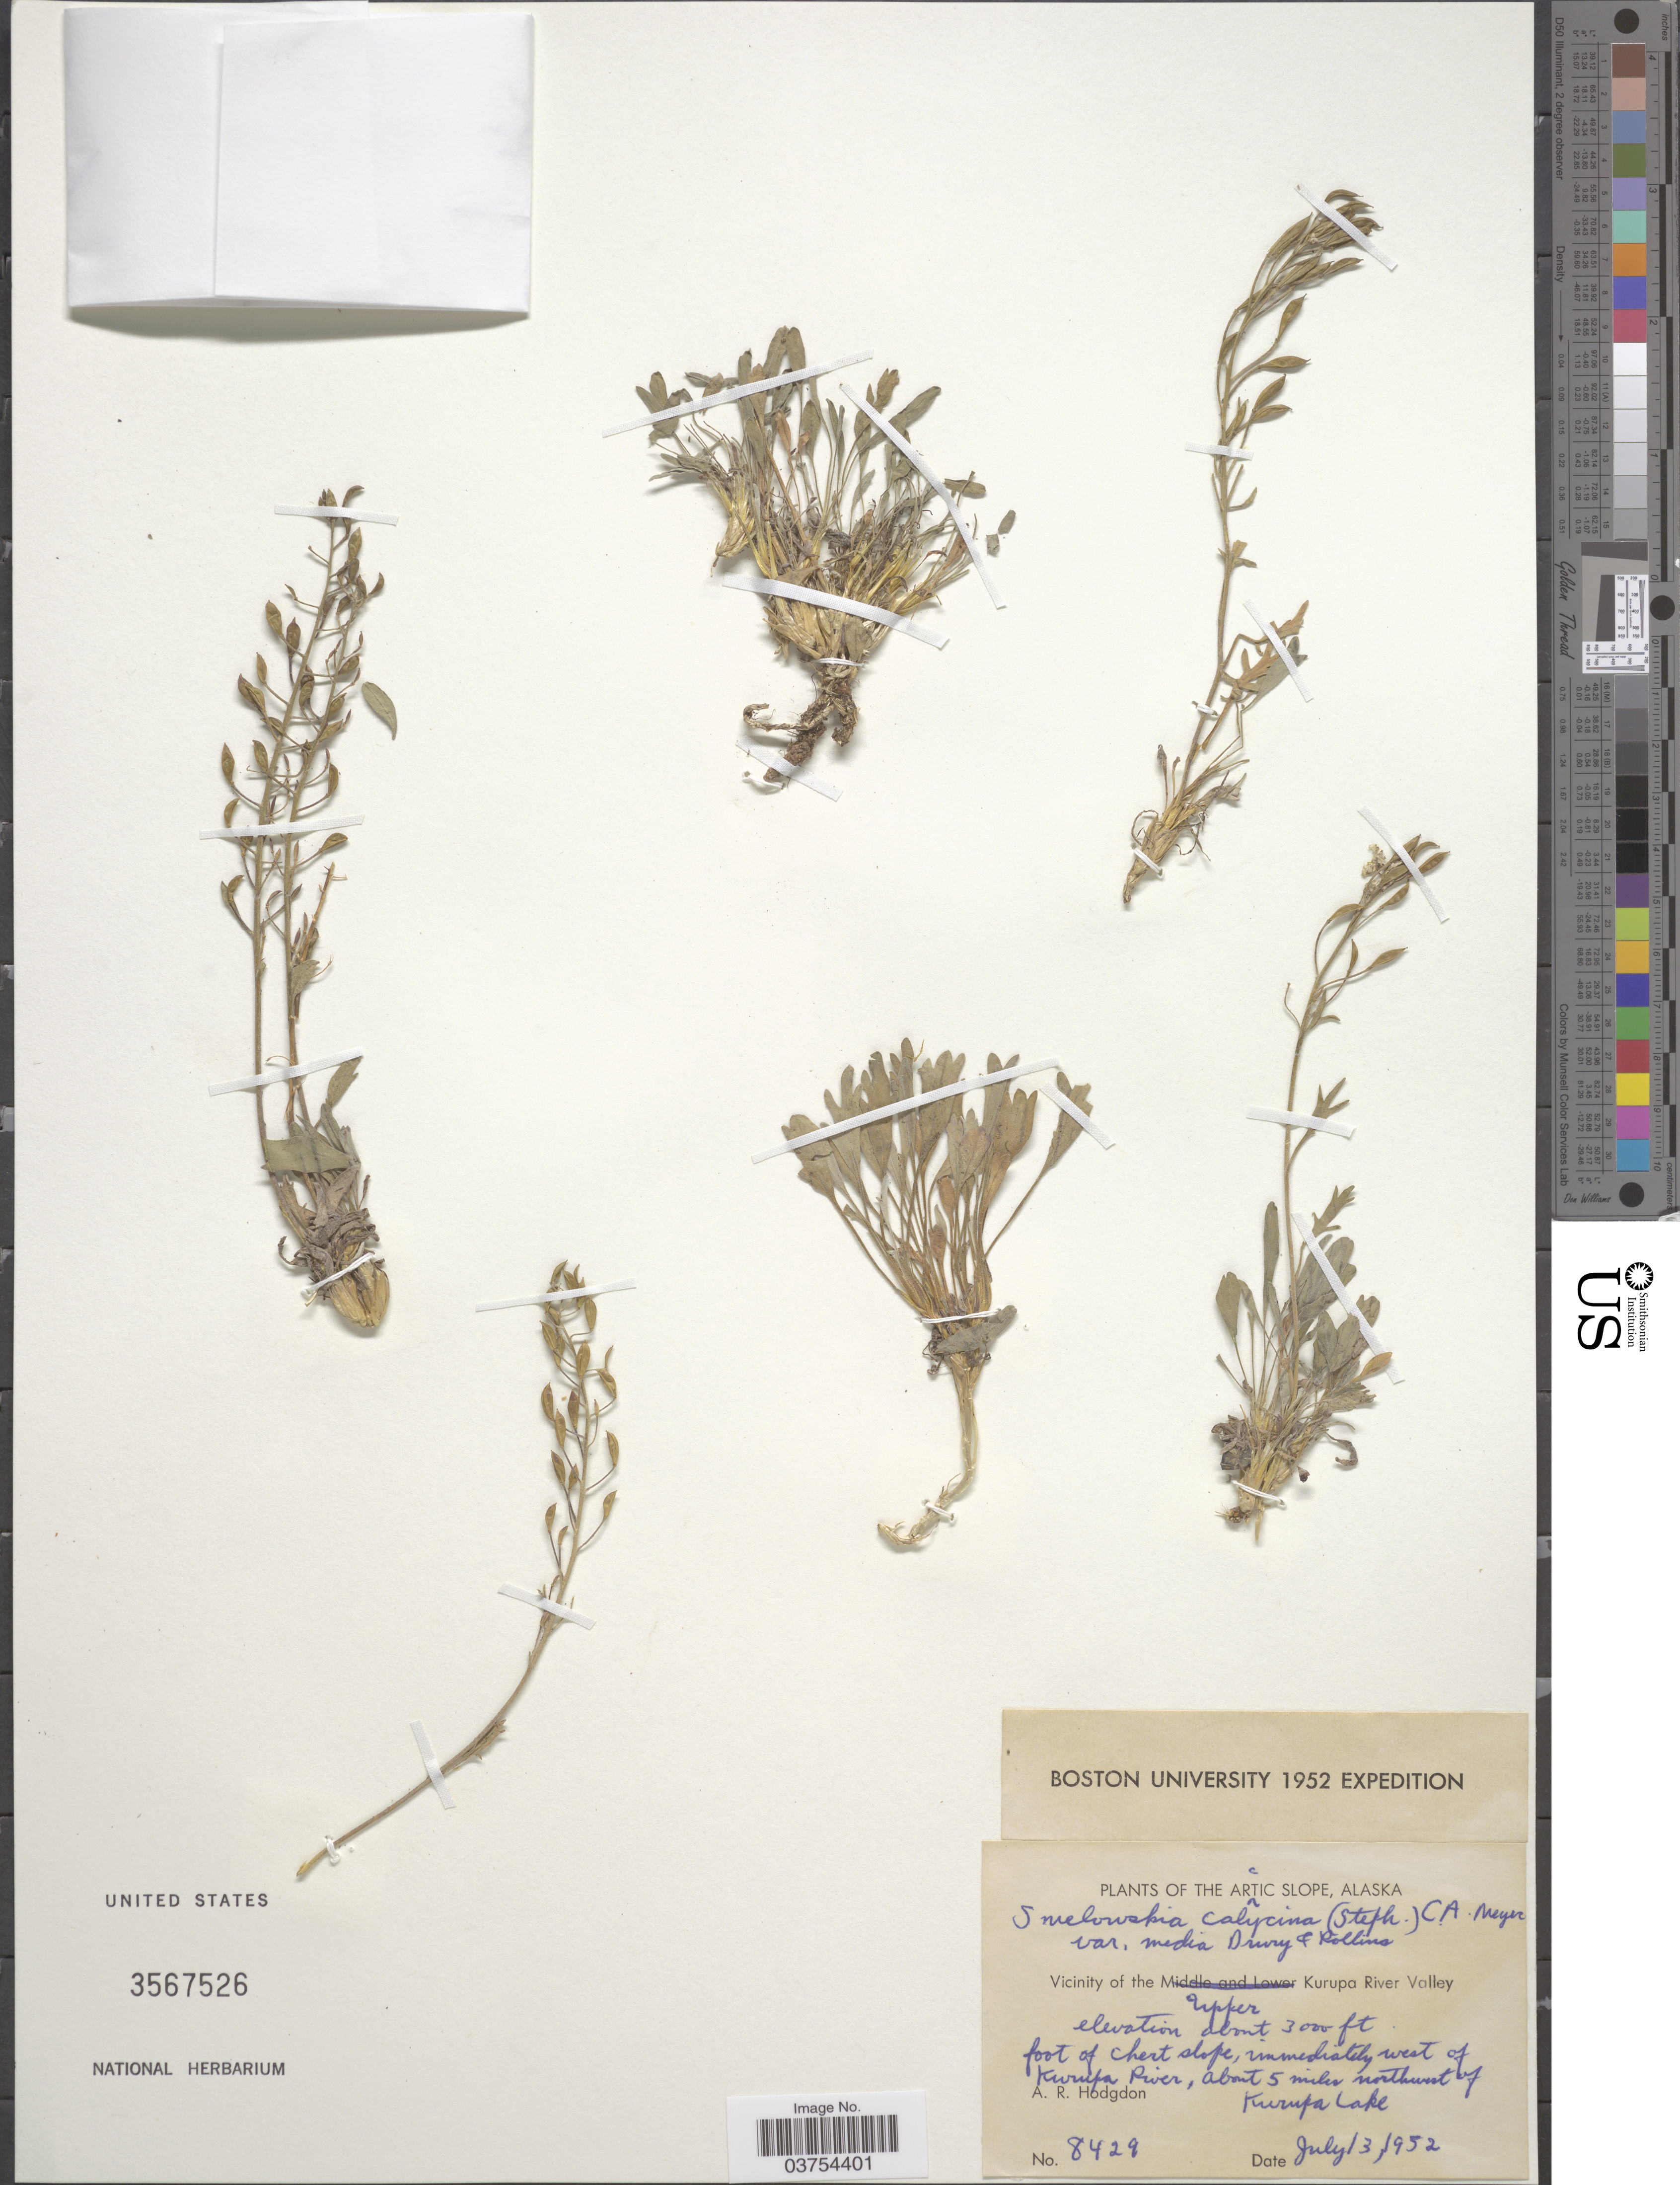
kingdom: Plantae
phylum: Tracheophyta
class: Magnoliopsida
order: Brassicales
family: Brassicaceae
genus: Smelowskia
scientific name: Smelowskia calycina var. americana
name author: (Regel & Herder) W.H.Drury & Rollins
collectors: A. R. Hodgdon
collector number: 8429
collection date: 1952-07-13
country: United States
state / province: Alaska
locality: Arctic Slope. Vicinity of the Upper Kurupa River Valley. Foot of chert slope, immediately west of Kurupa River, about 5 miles northwest of Kurupa Lake.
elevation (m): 914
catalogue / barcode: US 3567526